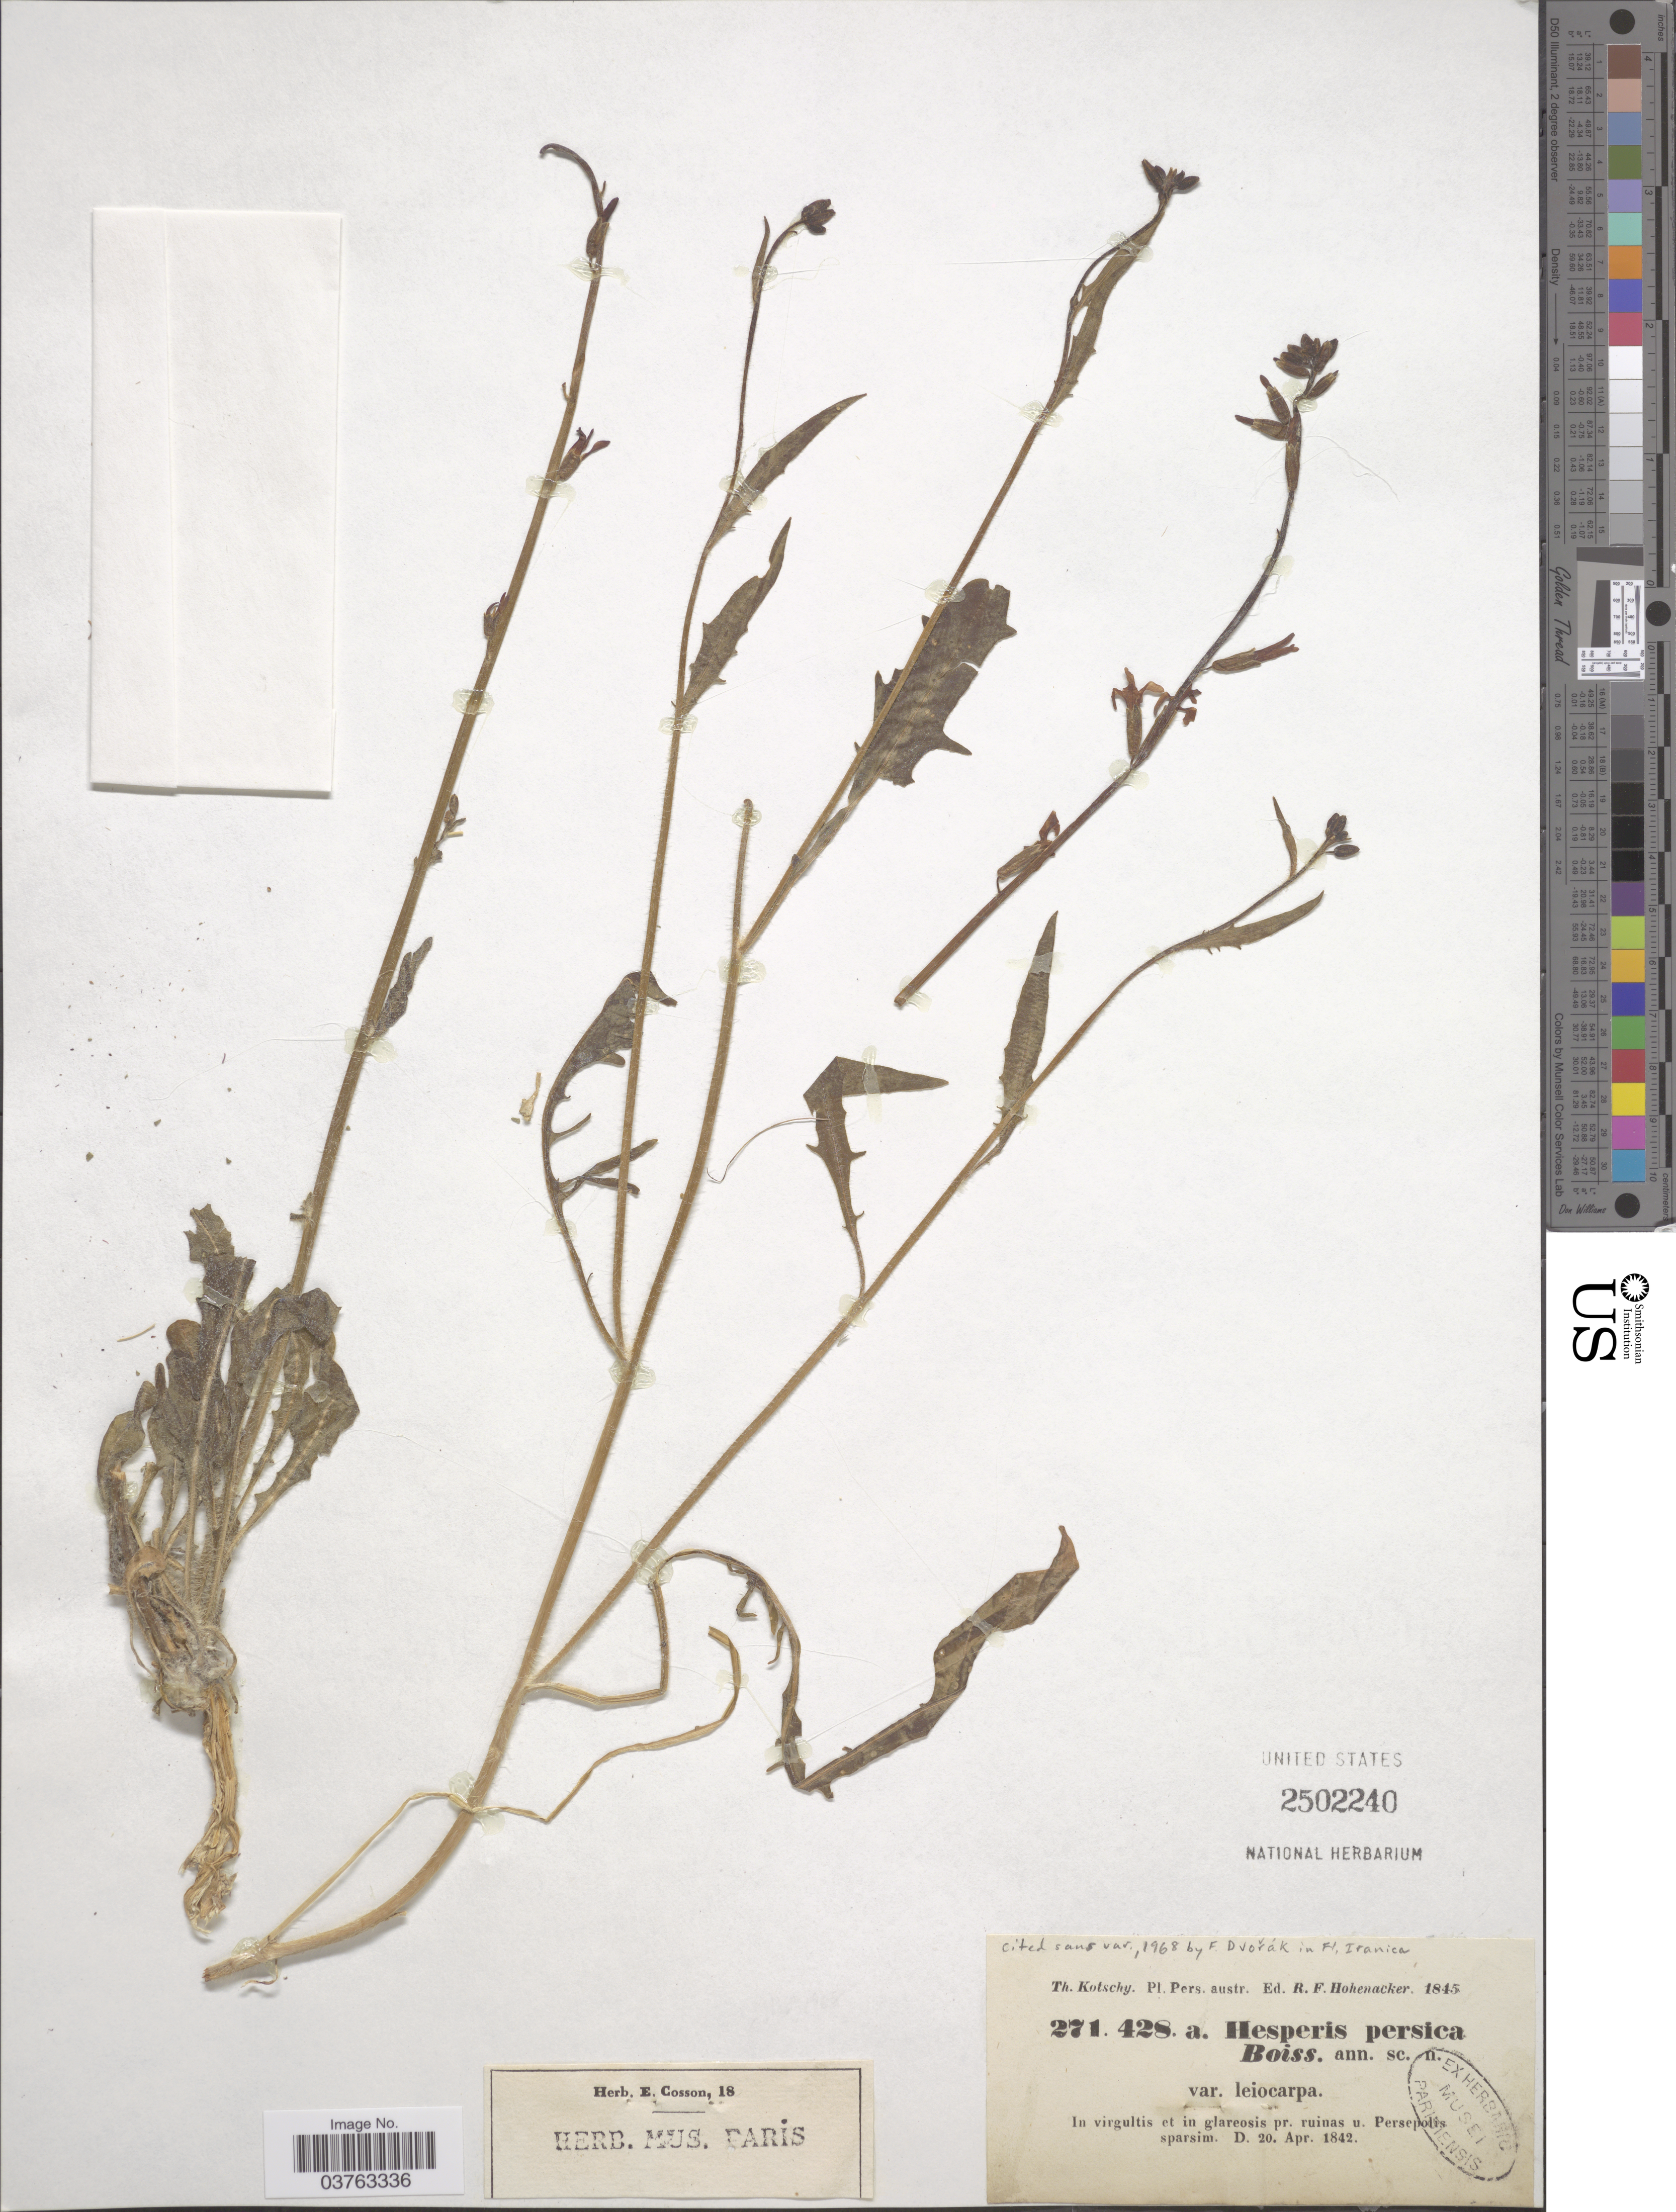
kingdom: Plantae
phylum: Tracheophyta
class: Magnoliopsida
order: Brassicales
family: Brassicaceae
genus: Hesperis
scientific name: Hesperis persica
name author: Boiss.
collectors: K. G. Kotschy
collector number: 271428a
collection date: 1842-04-20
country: Iran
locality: Pers. austr. In virgultis et in glareosis pr. ruinas u. Persepolis sparsim.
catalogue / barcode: US 2502240